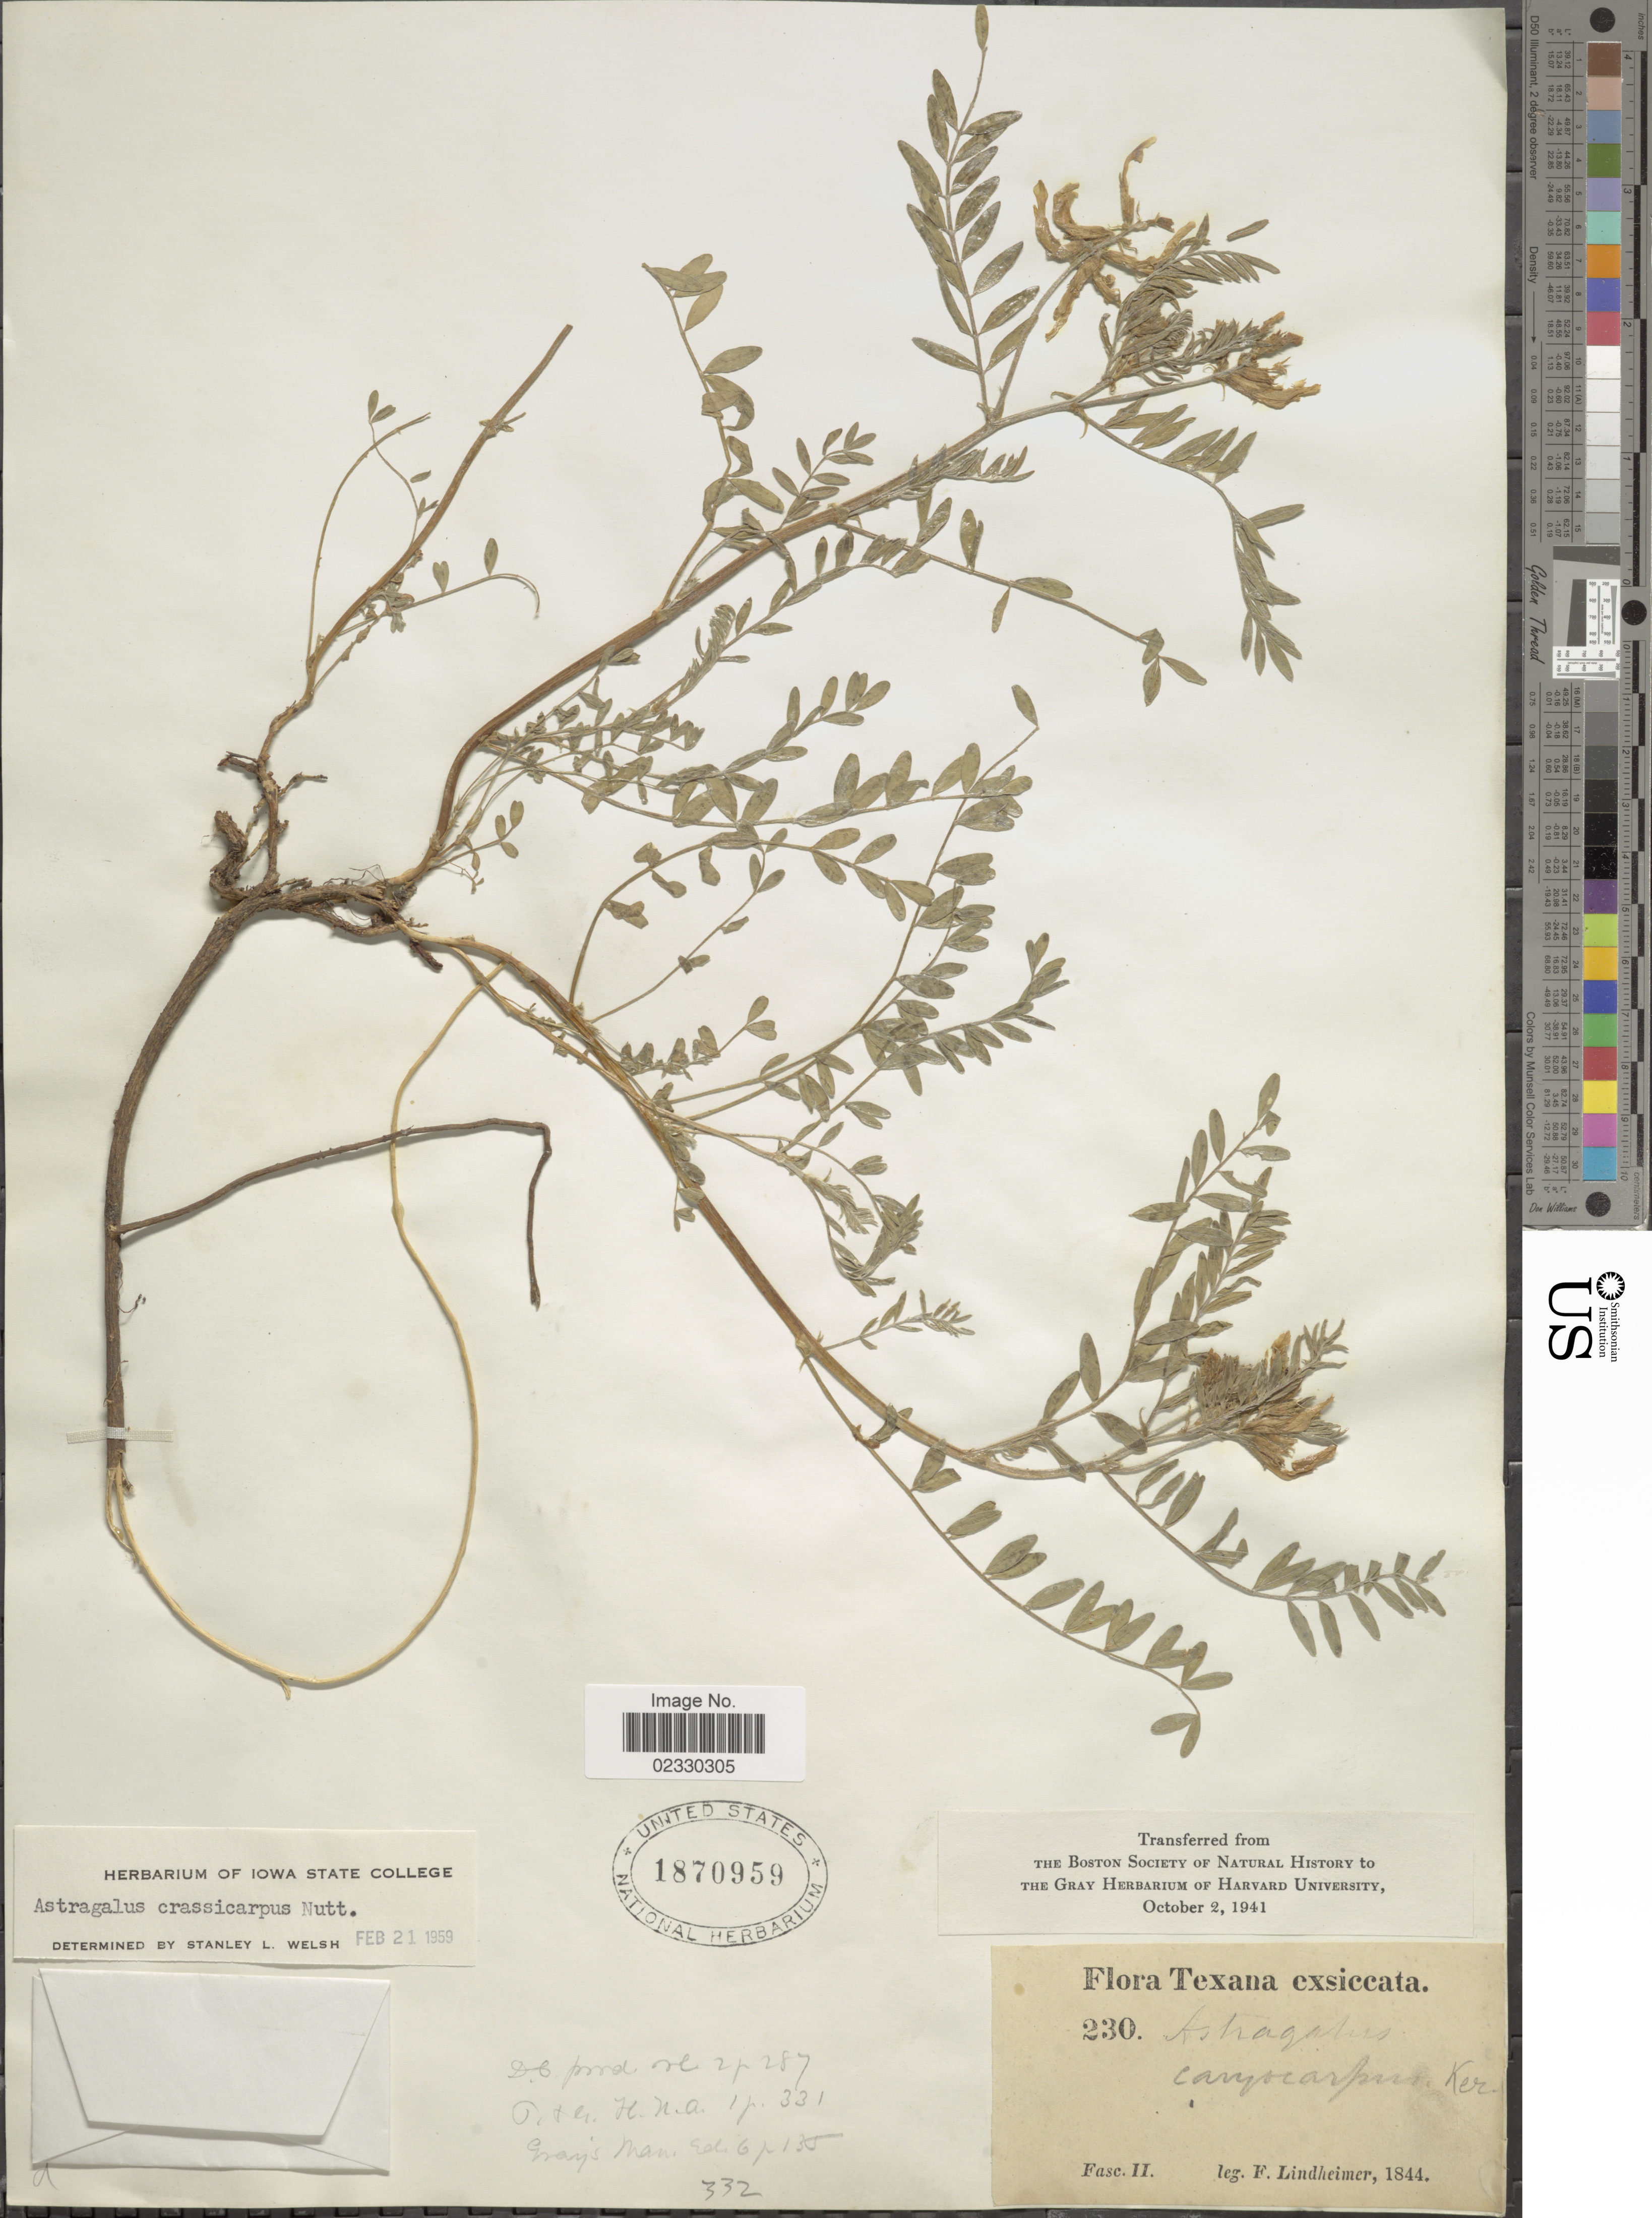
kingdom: Plantae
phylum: Tracheophyta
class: Magnoliopsida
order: Fabales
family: Fabaceae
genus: Astragalus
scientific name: Astragalus crassicarpus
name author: Nutt.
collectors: F. J. Lindheimer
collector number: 230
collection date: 1844-02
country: United States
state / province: Texas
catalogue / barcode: US 1870959